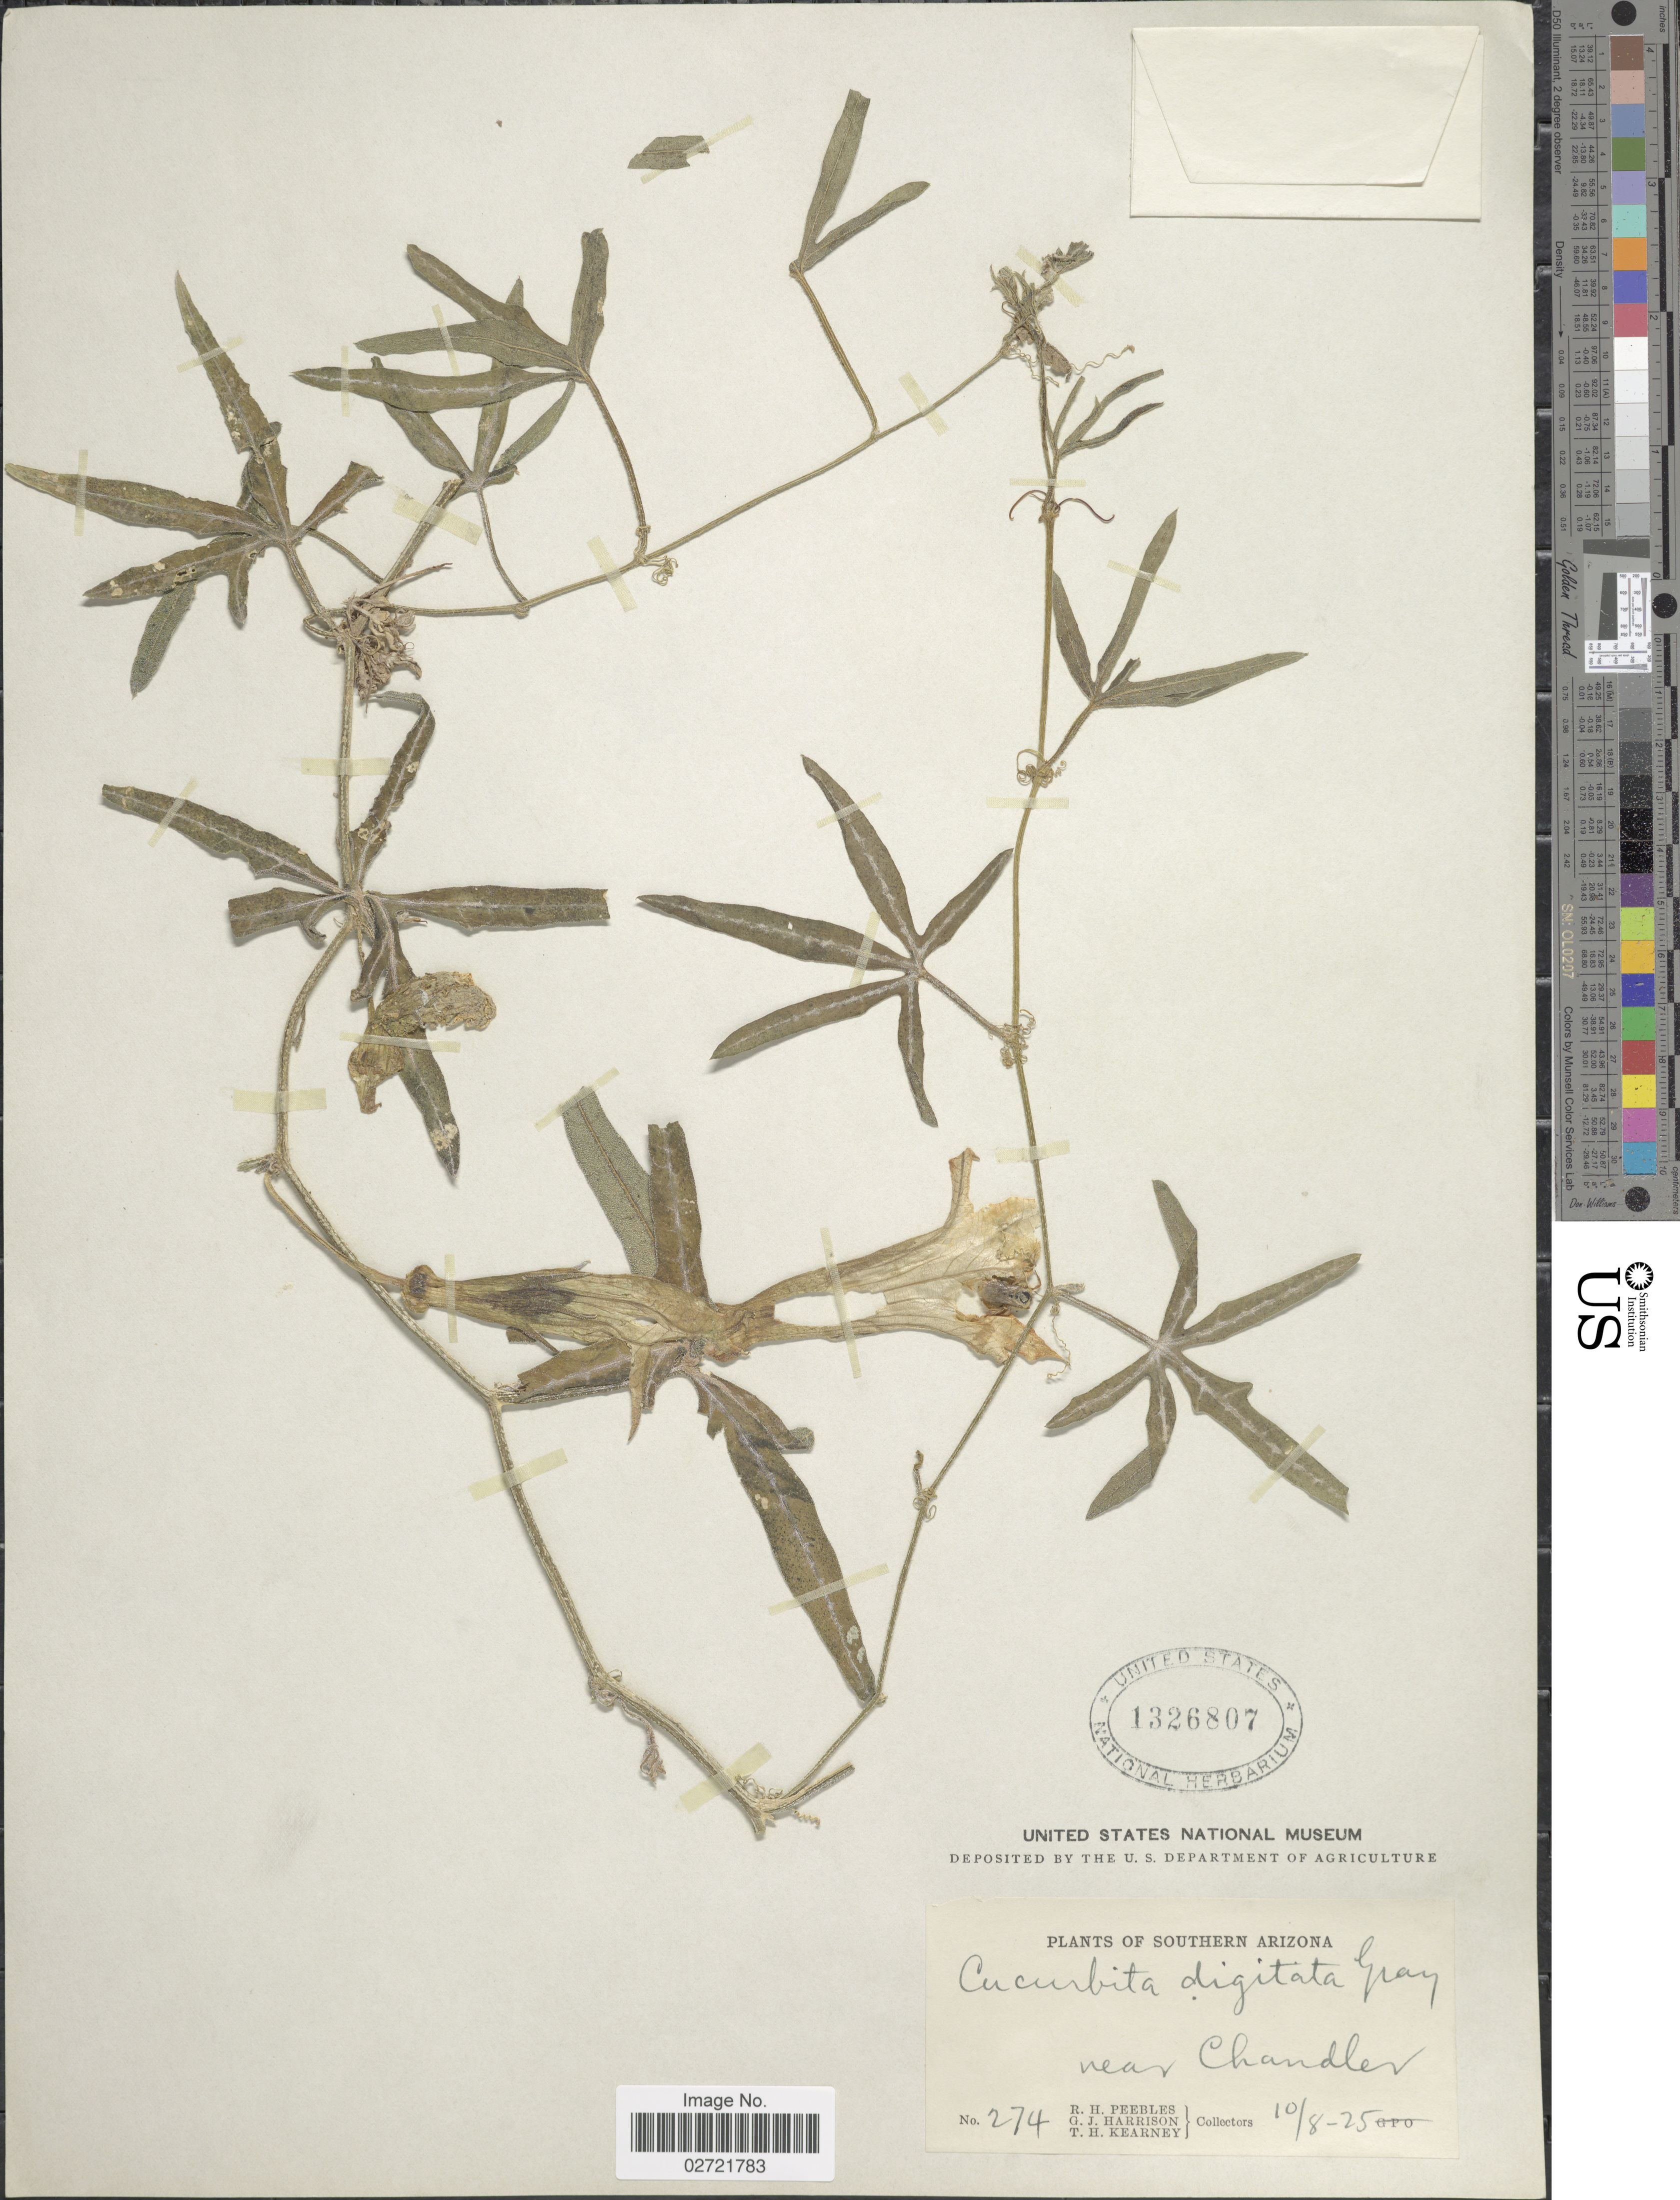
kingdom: Plantae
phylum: Tracheophyta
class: Magnoliopsida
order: Cucurbitales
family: Cucurbitaceae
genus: Cucurbita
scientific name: Cucurbita digitata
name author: A. Gray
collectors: R. H. Peebles, G. J. Harrison & T. H. Kearney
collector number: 274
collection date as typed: Transcribed d/m/y: 8/10/25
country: United States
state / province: Arizona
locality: Southern Arizona, near Chandler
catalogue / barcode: US 1326807